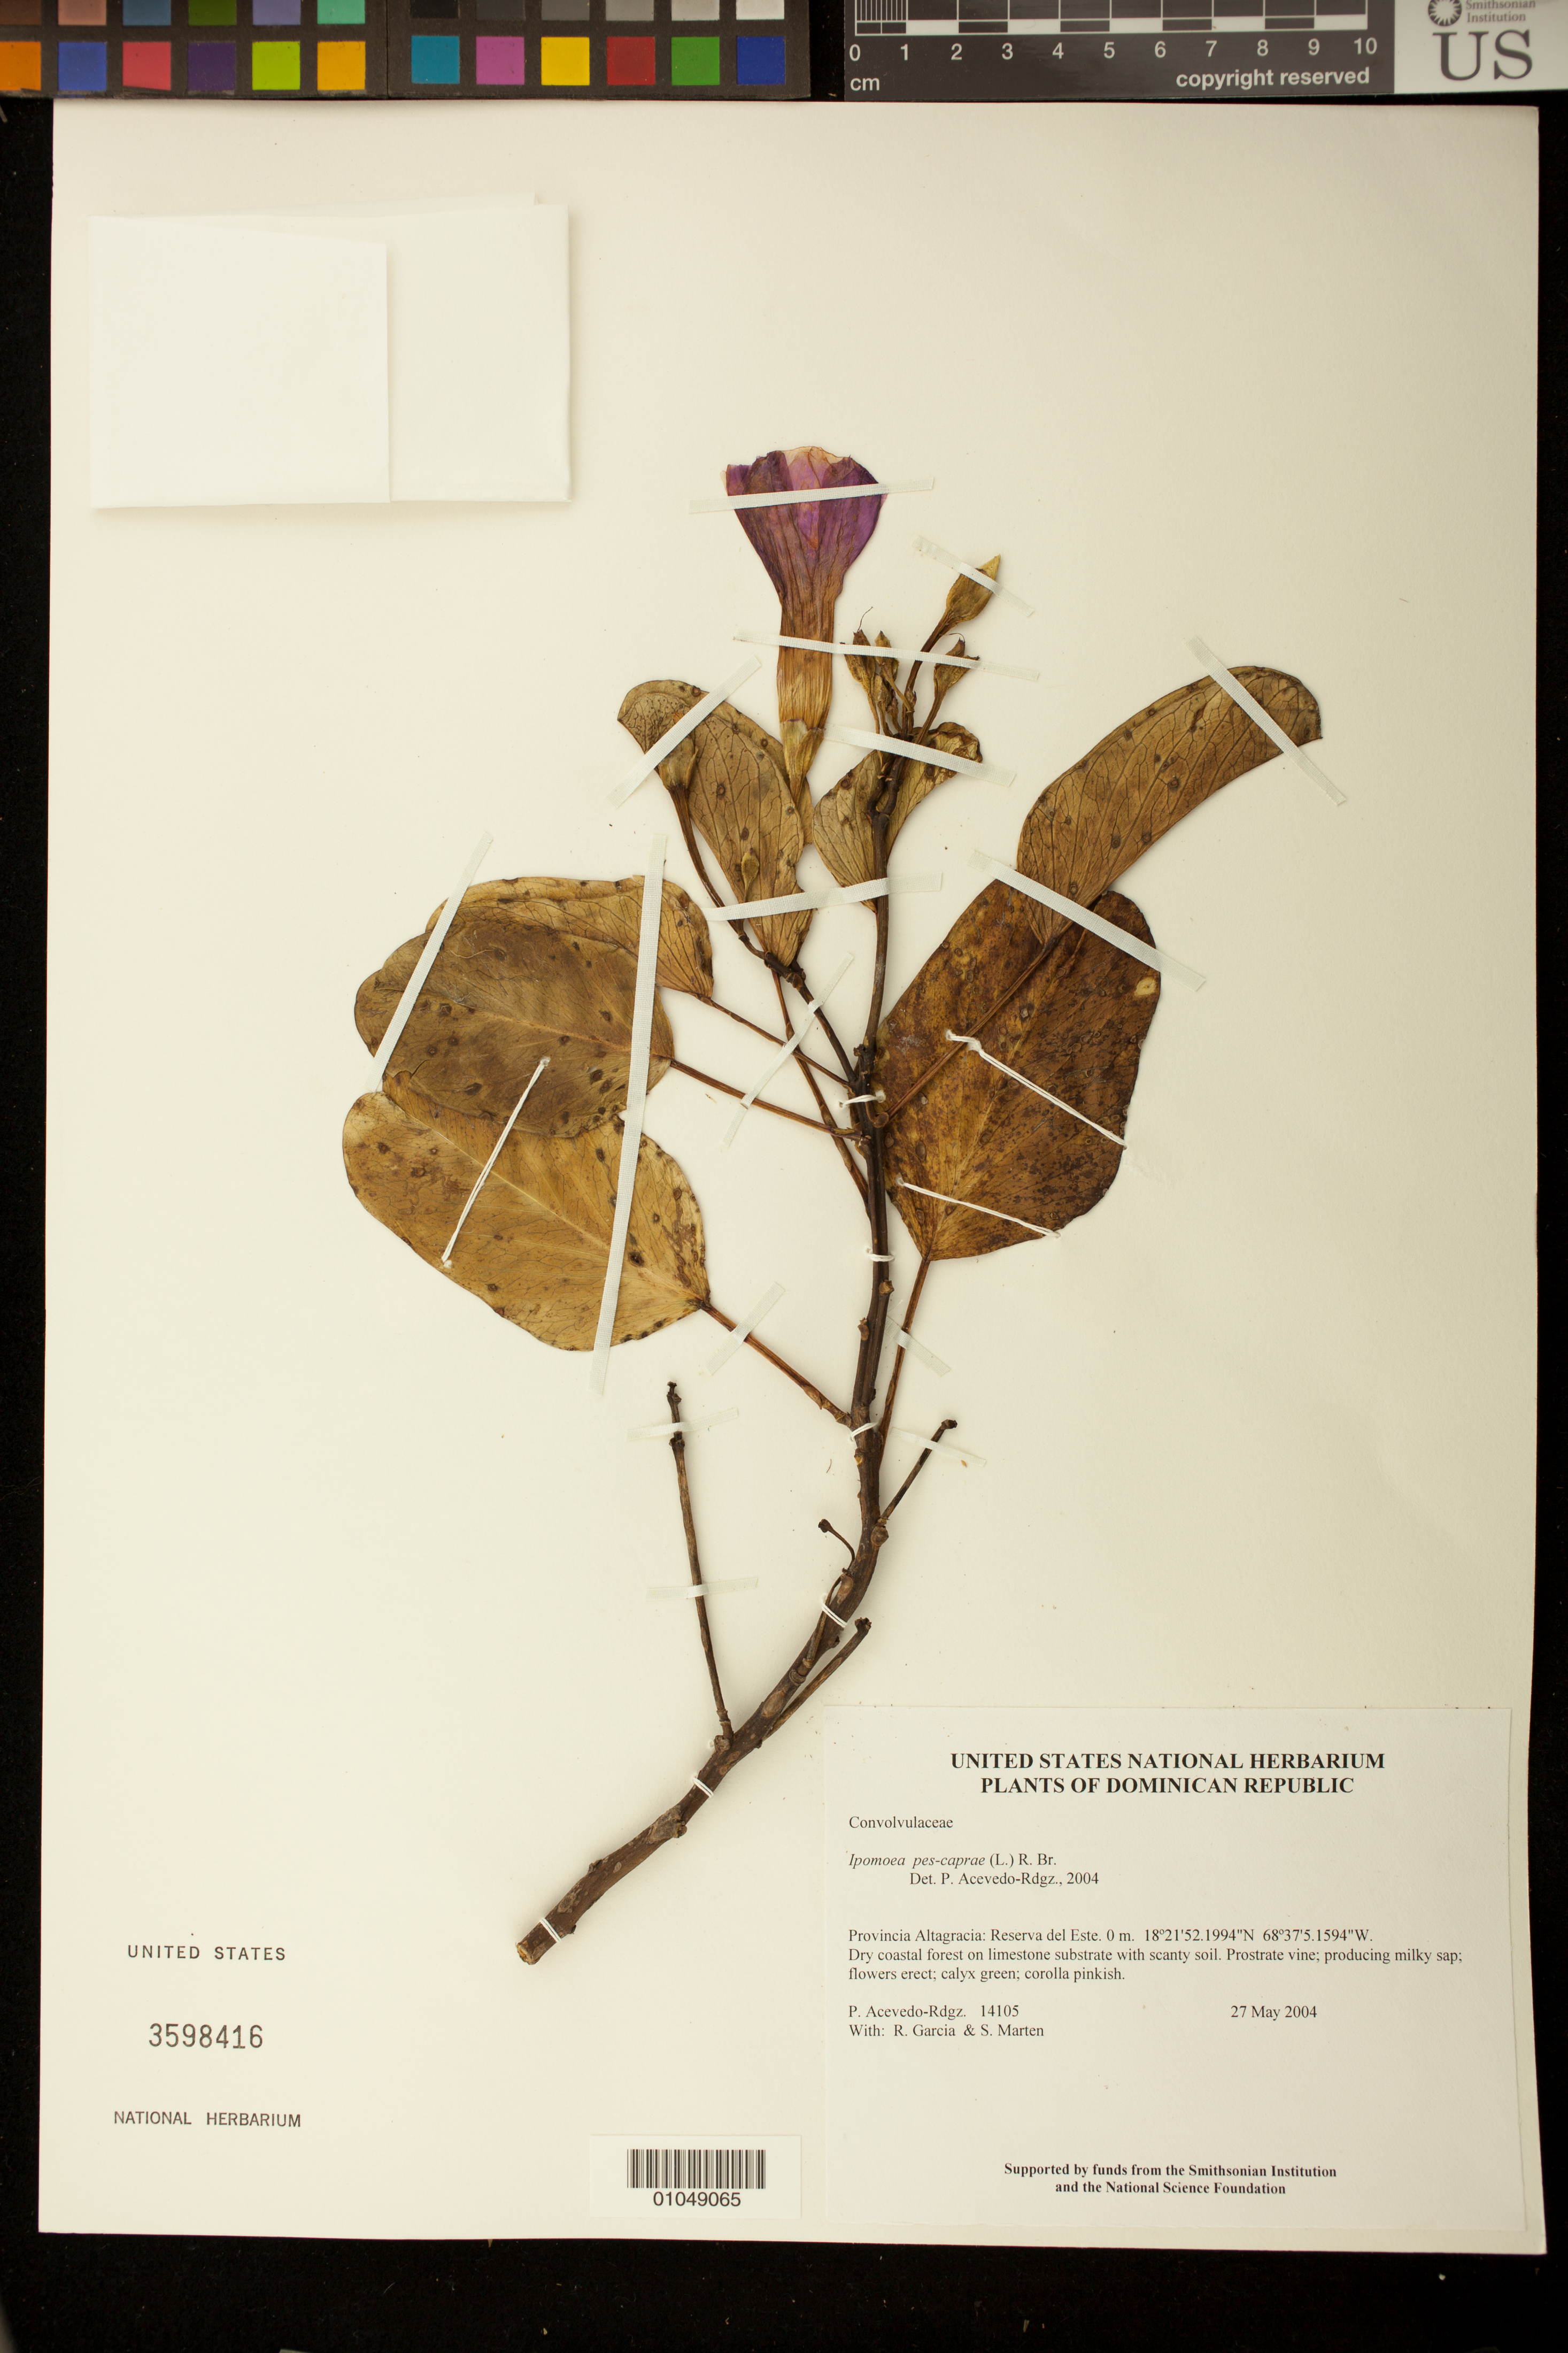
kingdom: Plantae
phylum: Tracheophyta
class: Magnoliopsida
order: Solanales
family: Convolvulaceae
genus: Ipomoea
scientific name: Ipomoea pes-caprae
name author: (L.) R. Br.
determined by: Acevedo-Rodríguez, P., (BOT), Smithsonian Institution - National Museum of Natural History (UNITED STATES)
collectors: P. Acevedo-Rodr., R. G. García & S. Marten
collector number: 14105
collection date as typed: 27 May 2004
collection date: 2004-05-27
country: Dominican Republic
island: Hispaniola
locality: Provincia Altagracia: Reserva del Este.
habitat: Dry coastal forest on limestone substrate with scanty soil.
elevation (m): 0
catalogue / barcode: US 3598416